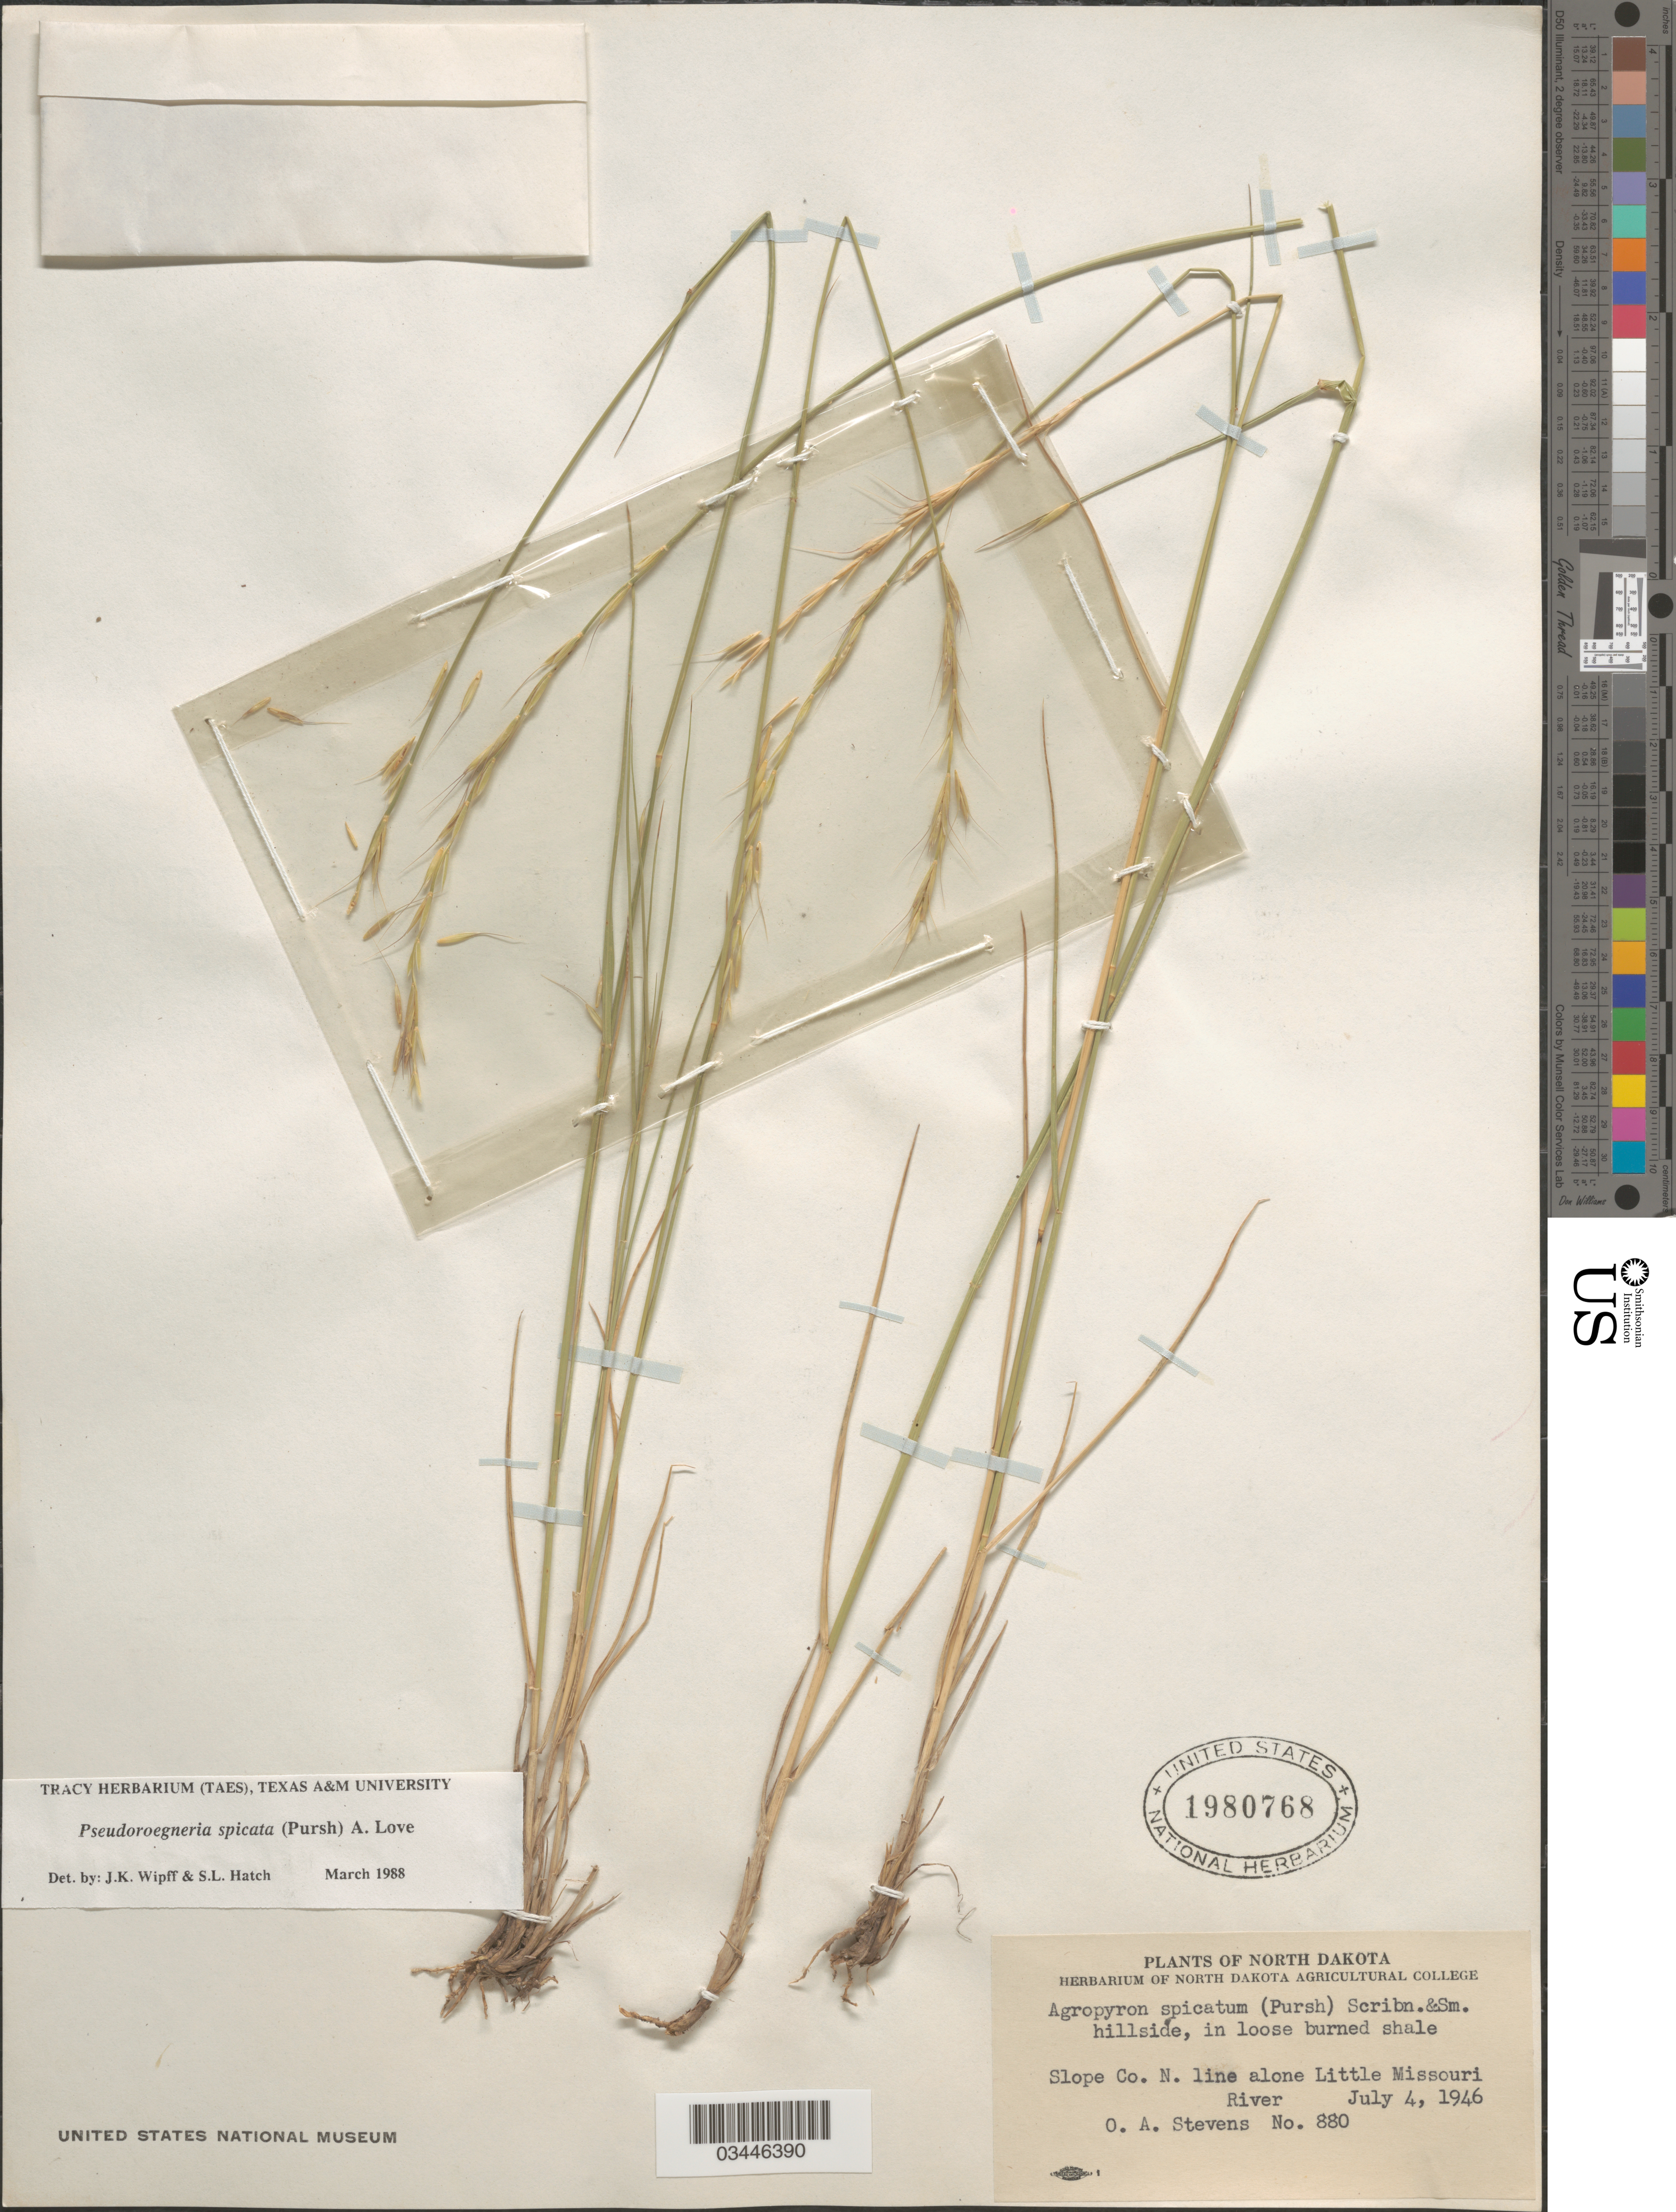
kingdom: Plantae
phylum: Tracheophyta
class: Liliopsida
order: Poales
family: Poaceae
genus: Pseudoroegneria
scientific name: Pseudoroegneria spicata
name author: (Pursh) Á. Löve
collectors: O. A. Stevens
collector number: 880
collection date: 1946-07-04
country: United States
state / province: North Dakota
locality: Hillside, in loose burned shale. Slope Co. N. line alone Little Missouri River.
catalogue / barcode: US 1980768